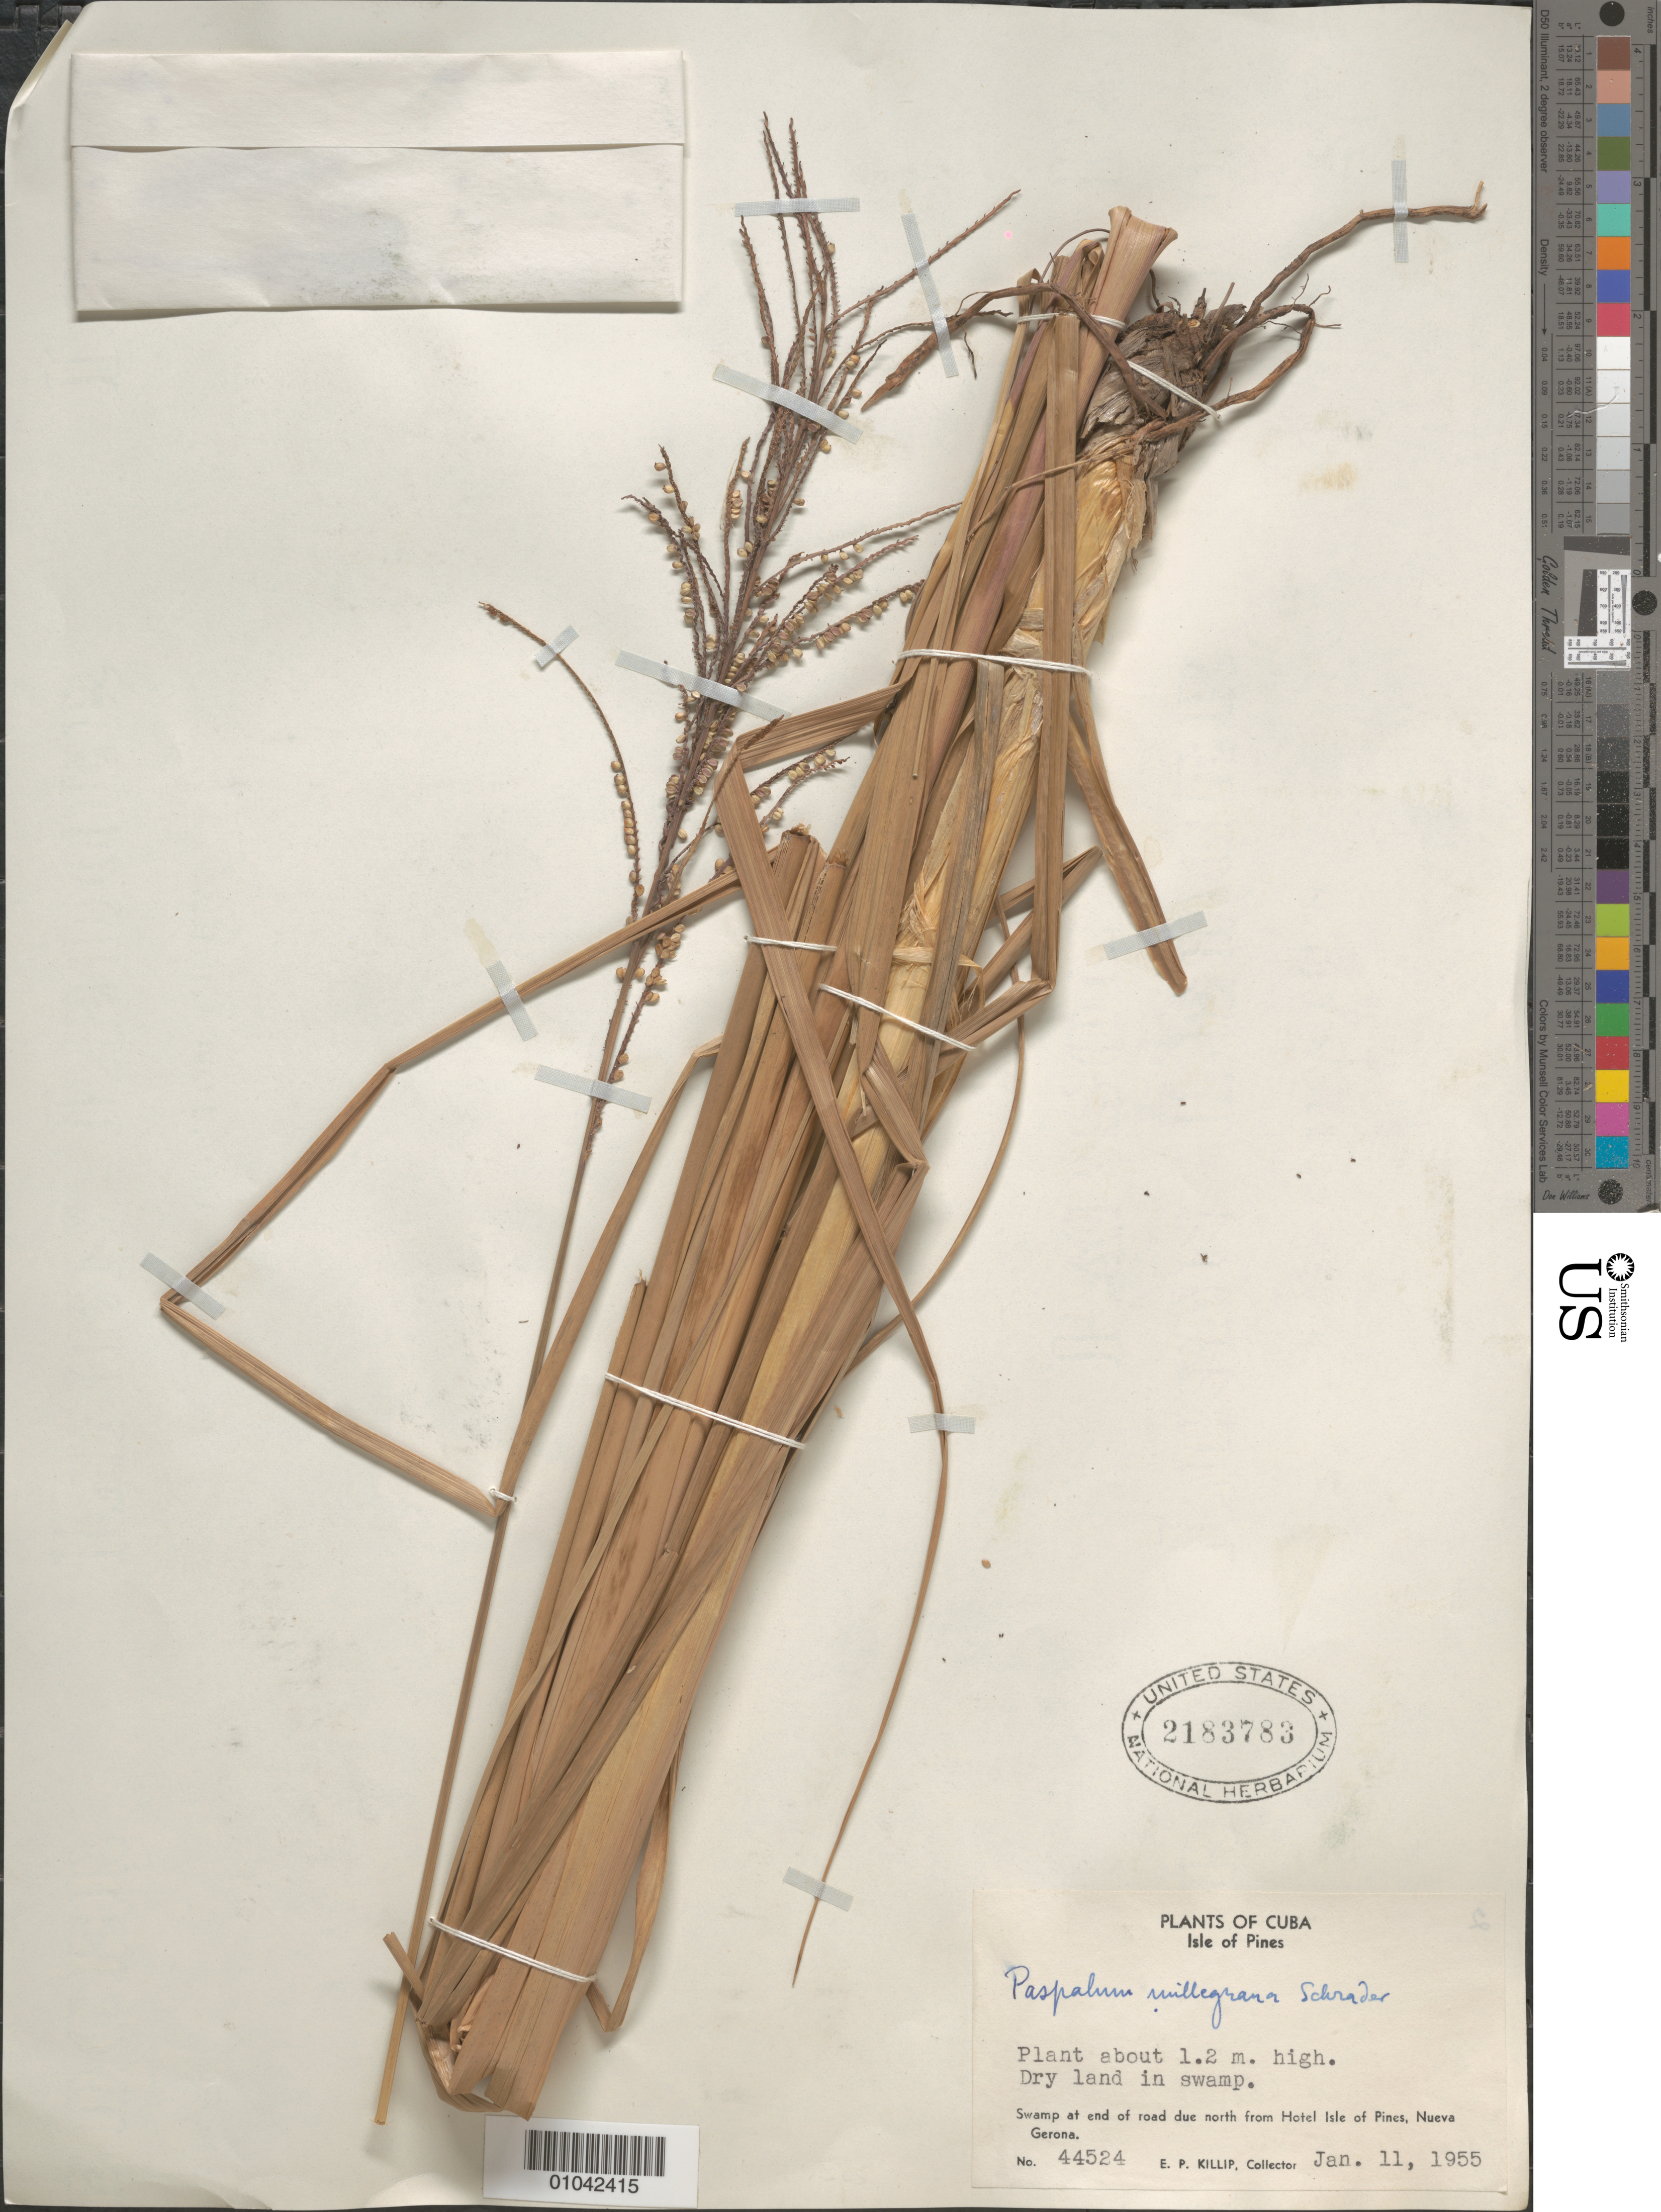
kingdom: Plantae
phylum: Tracheophyta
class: Liliopsida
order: Poales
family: Poaceae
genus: Paspalum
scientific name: Paspalum millegrana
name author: Schrad.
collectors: E. P. Killip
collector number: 44524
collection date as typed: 11 Jan 1955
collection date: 1955-01-11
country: Cuba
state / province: Isla de la Juventud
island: Isla de la Juventud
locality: Swamp at end of road due N from Hotel, Nueva Gerona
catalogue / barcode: US 2183783